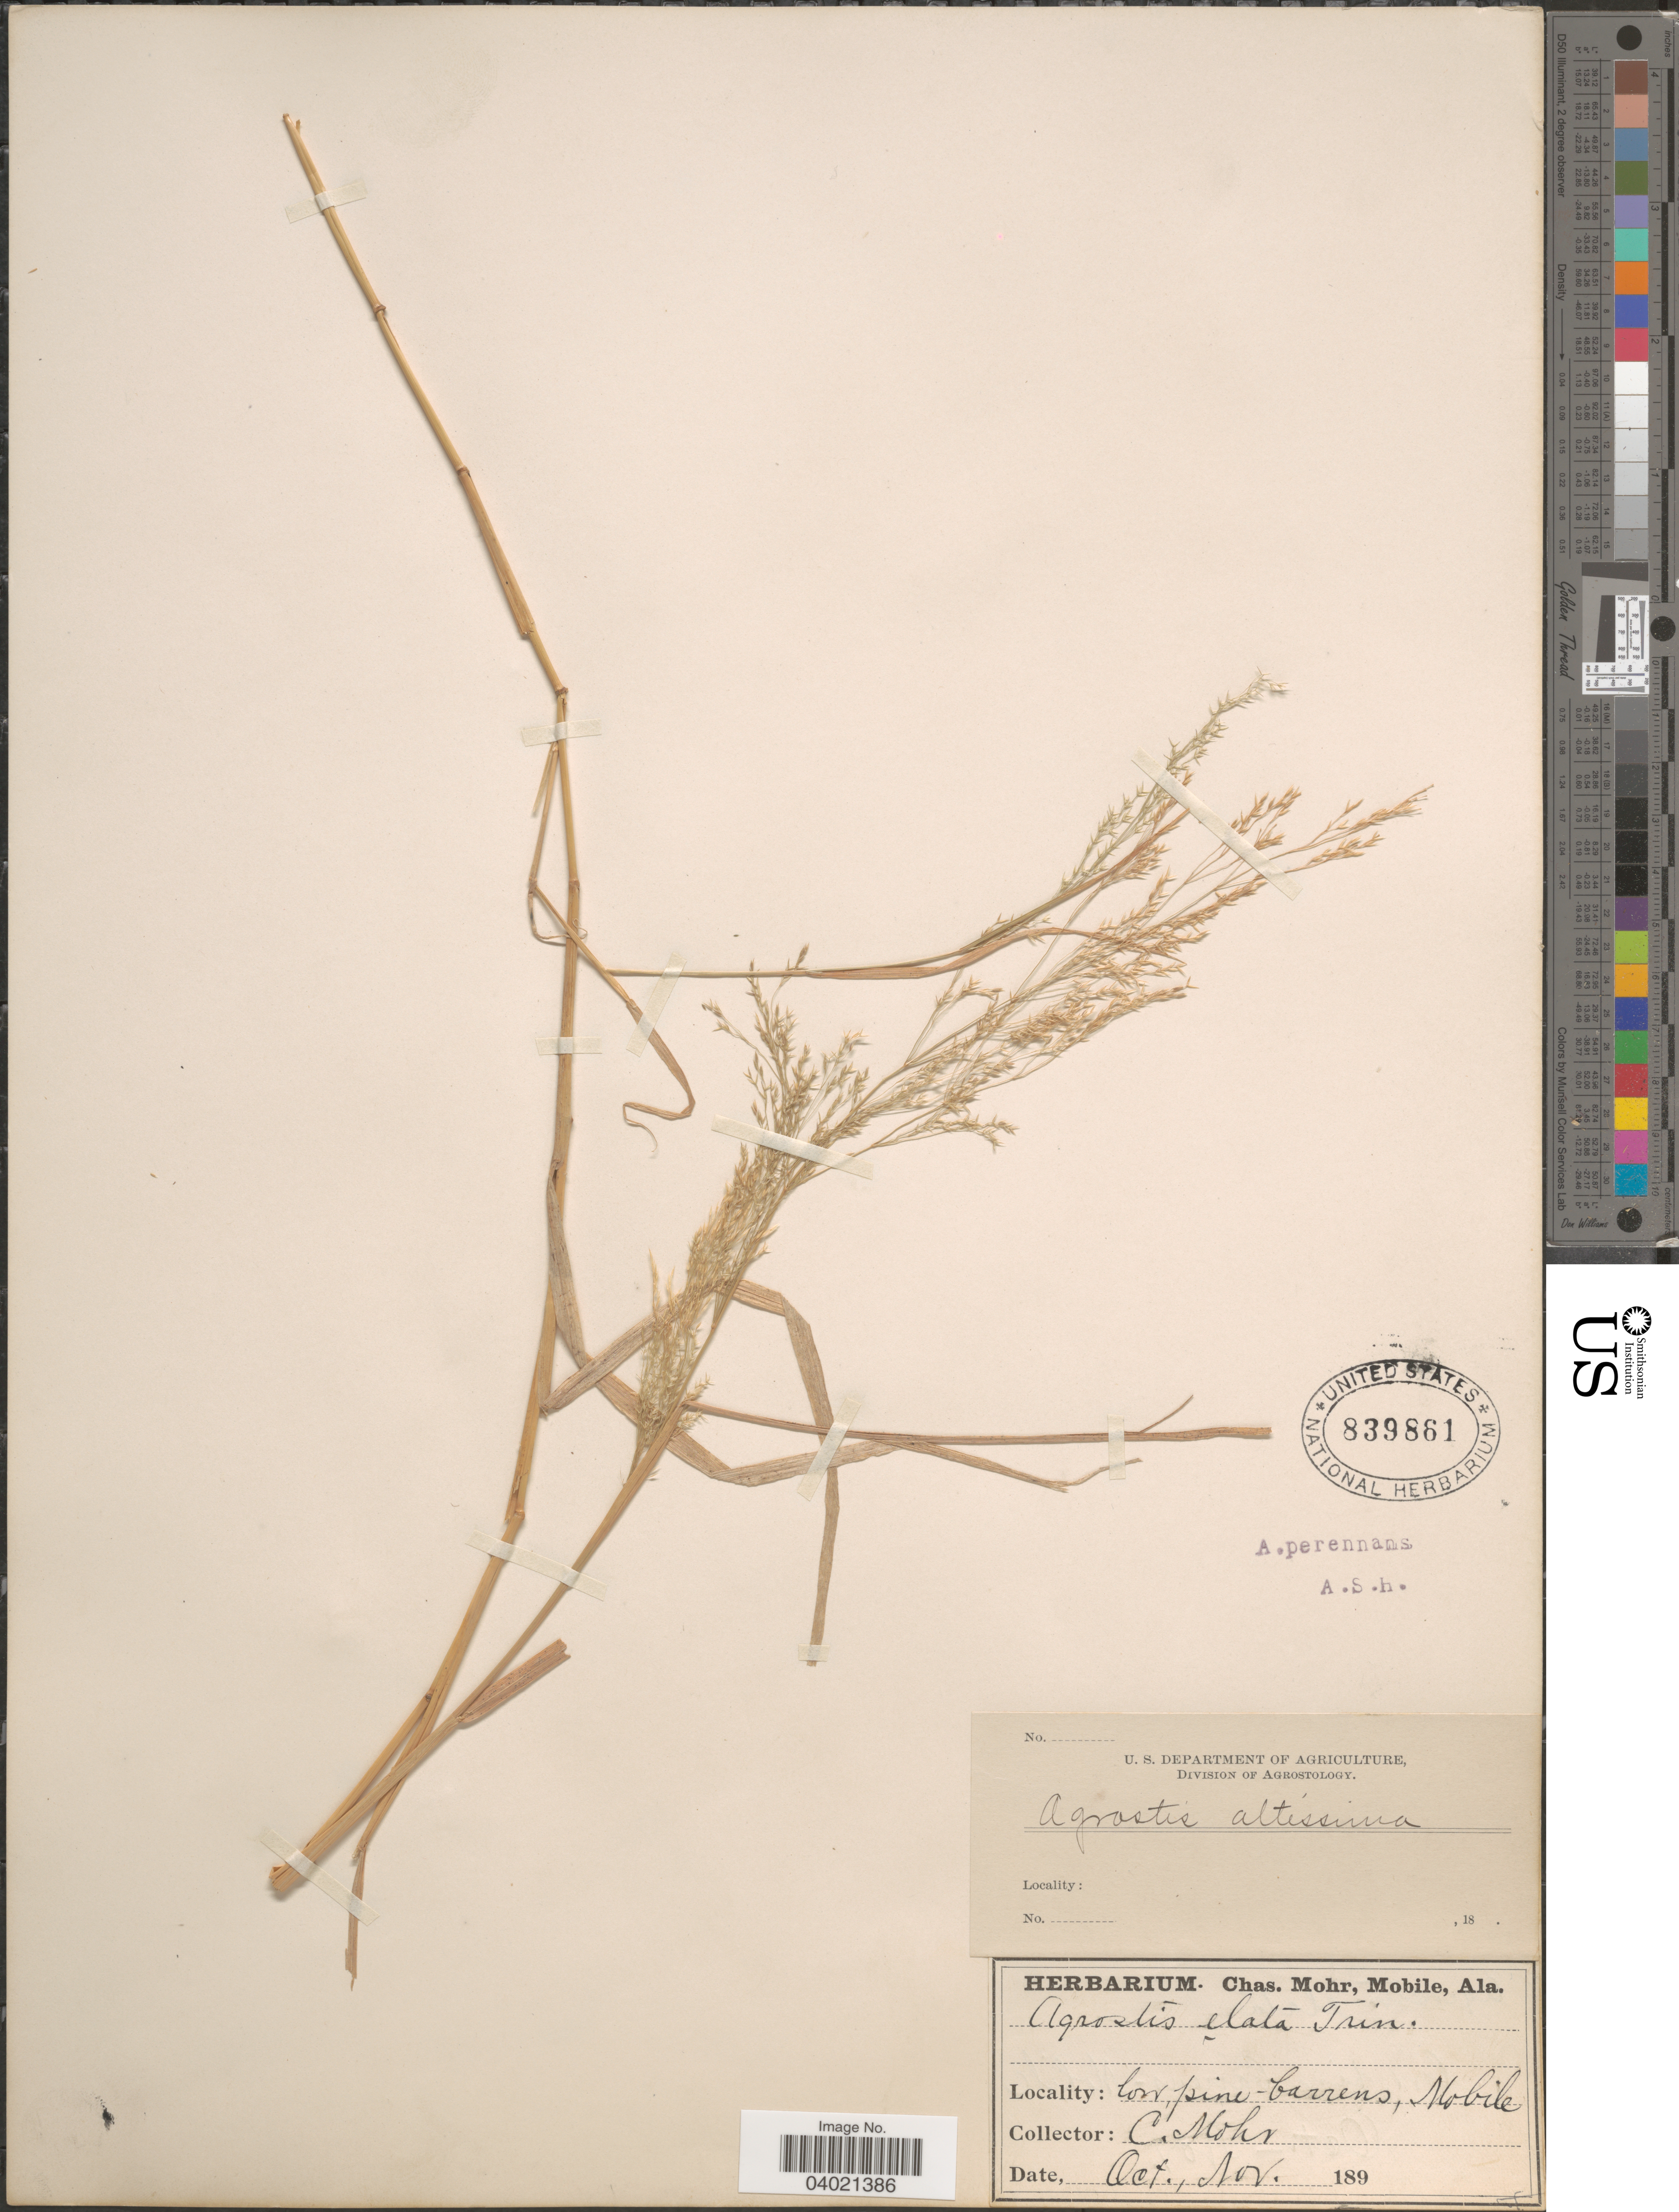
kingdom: Plantae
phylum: Tracheophyta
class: Liliopsida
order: Poales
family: Poaceae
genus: Agrostis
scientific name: Agrostis perennans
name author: (Walter) Tuck.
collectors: Mohr, C. T. (herbarium)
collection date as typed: Oct., Nov. 189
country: United States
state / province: Alabama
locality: Low, pine-barrens, Mobile.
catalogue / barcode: US 839861